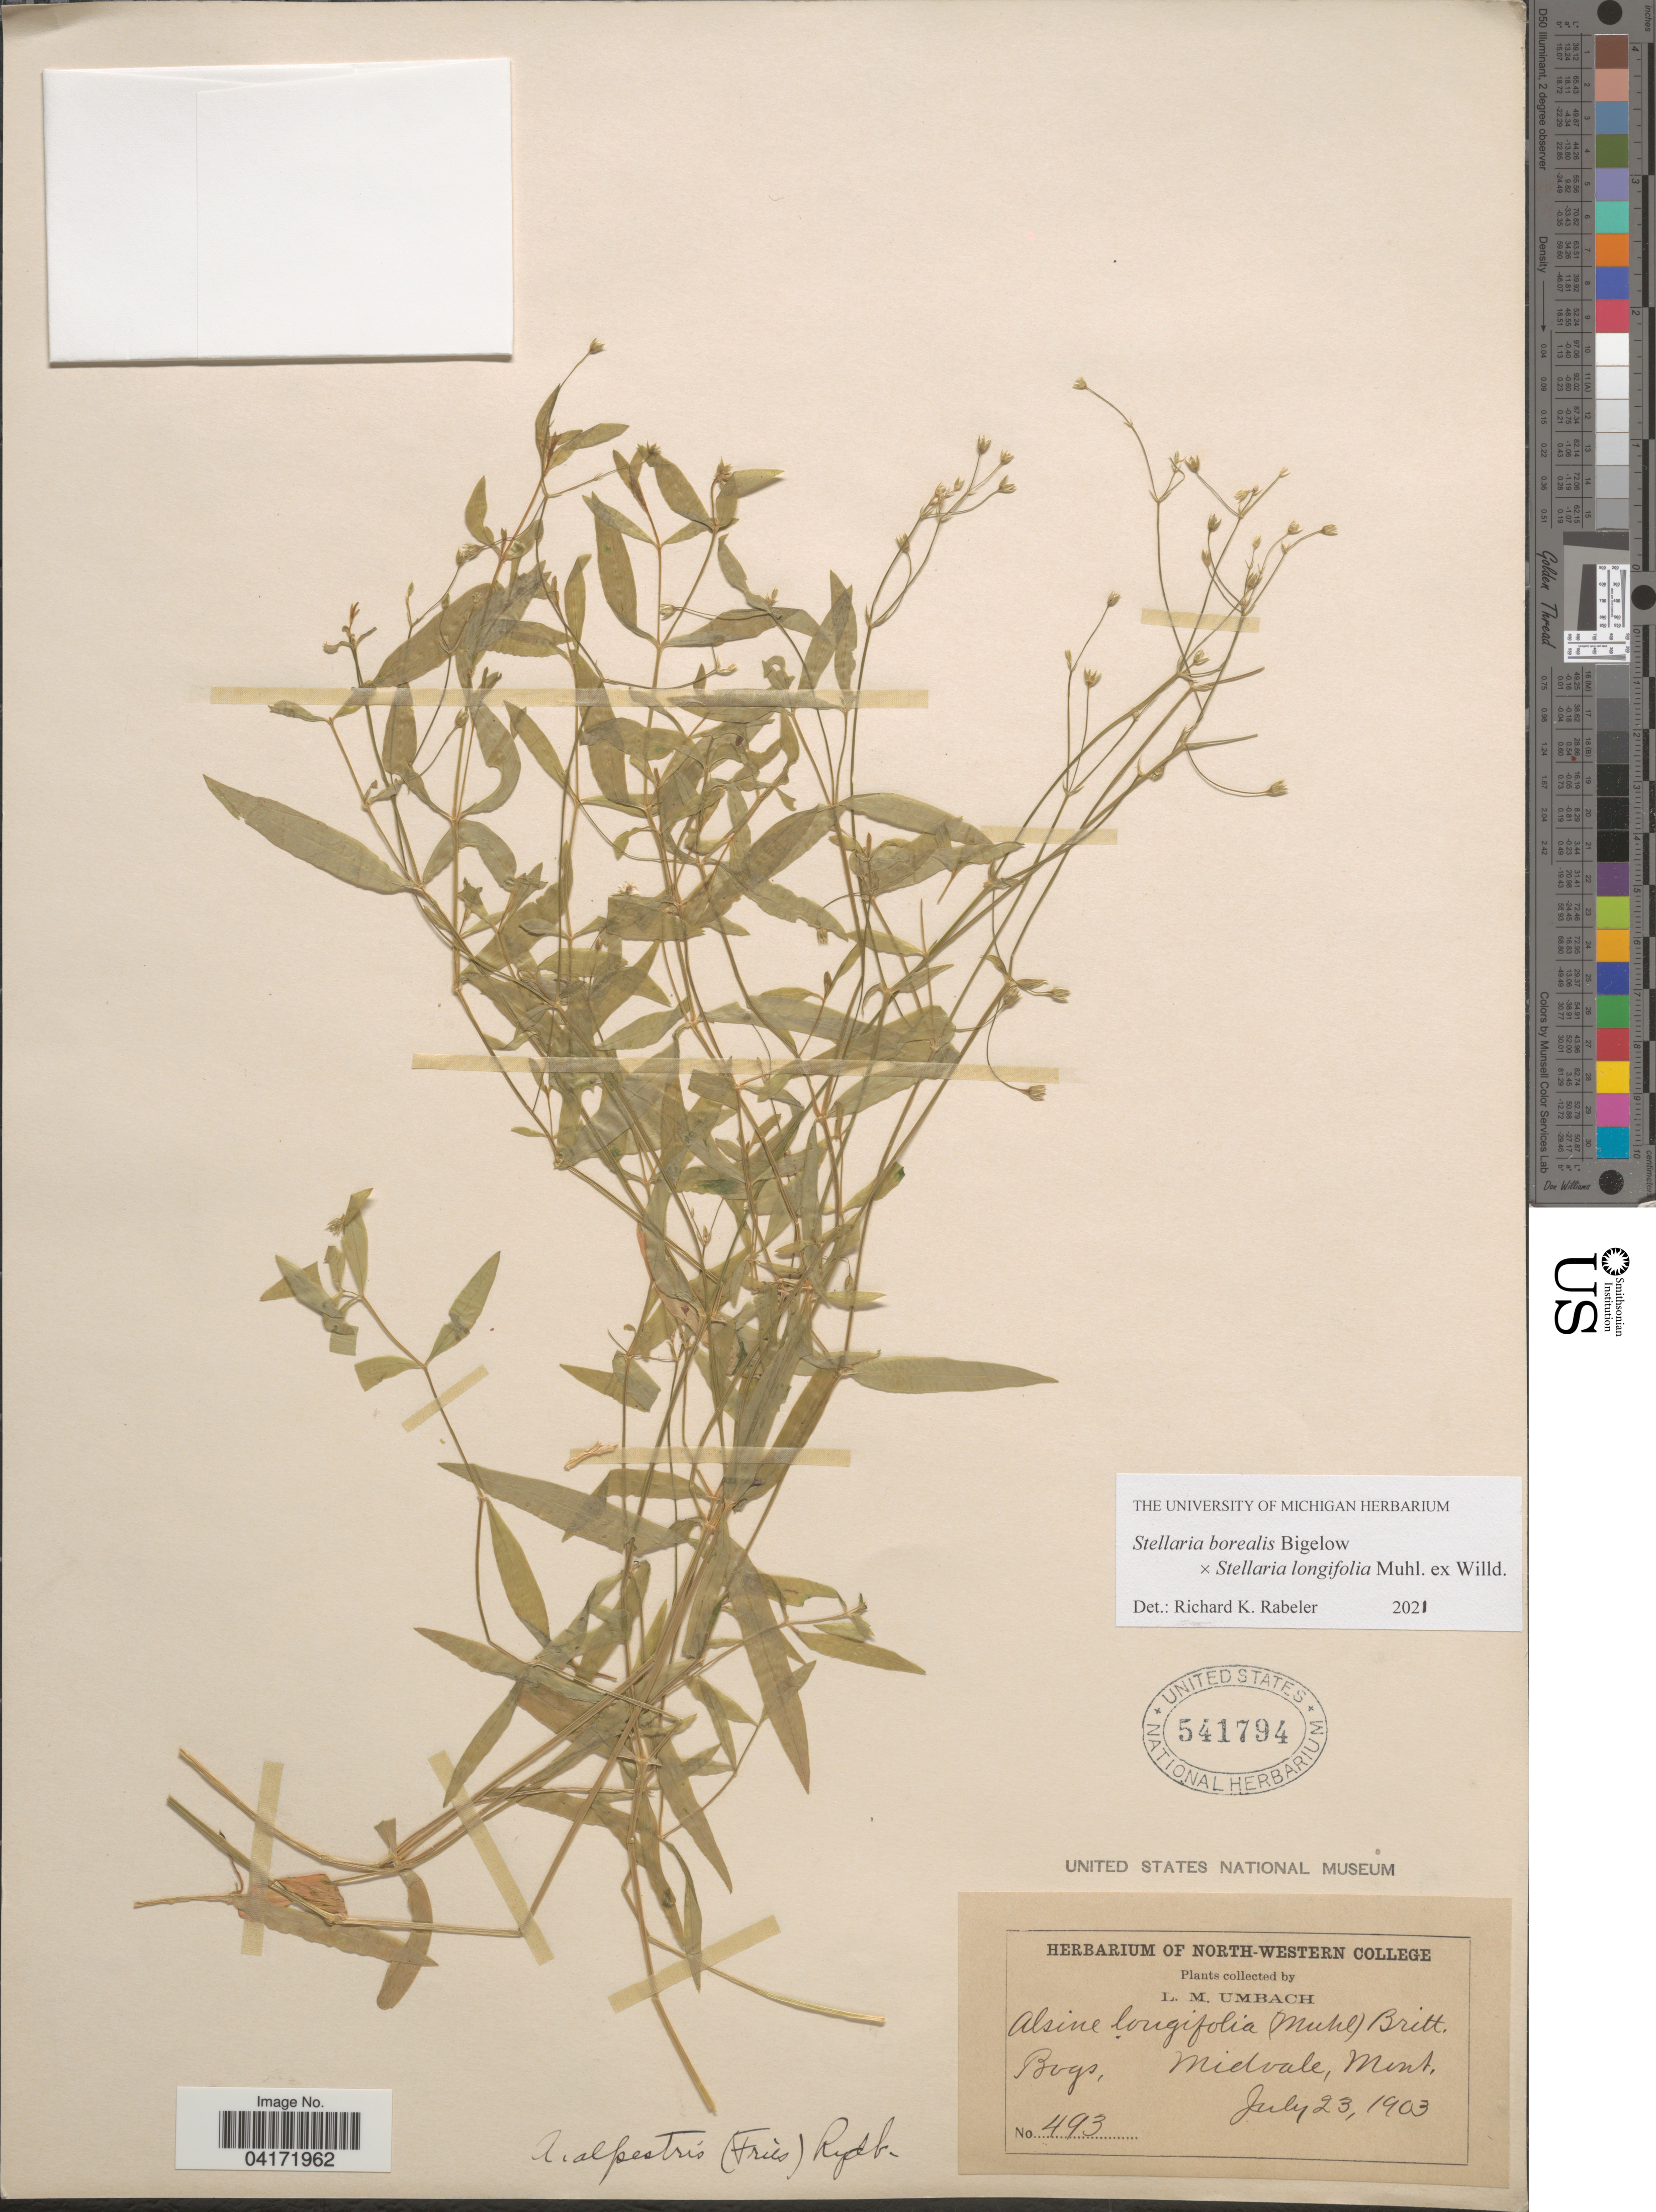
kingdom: Plantae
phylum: Tracheophyta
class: Magnoliopsida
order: Caryophyllales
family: Caryophyllaceae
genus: Stellaria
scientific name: Stellaria borealis x S. longifolia Muhl. ex Willd.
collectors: L. M. Umbach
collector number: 493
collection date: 1903-07-23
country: United States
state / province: Montana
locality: Midvale.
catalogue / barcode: US 541794